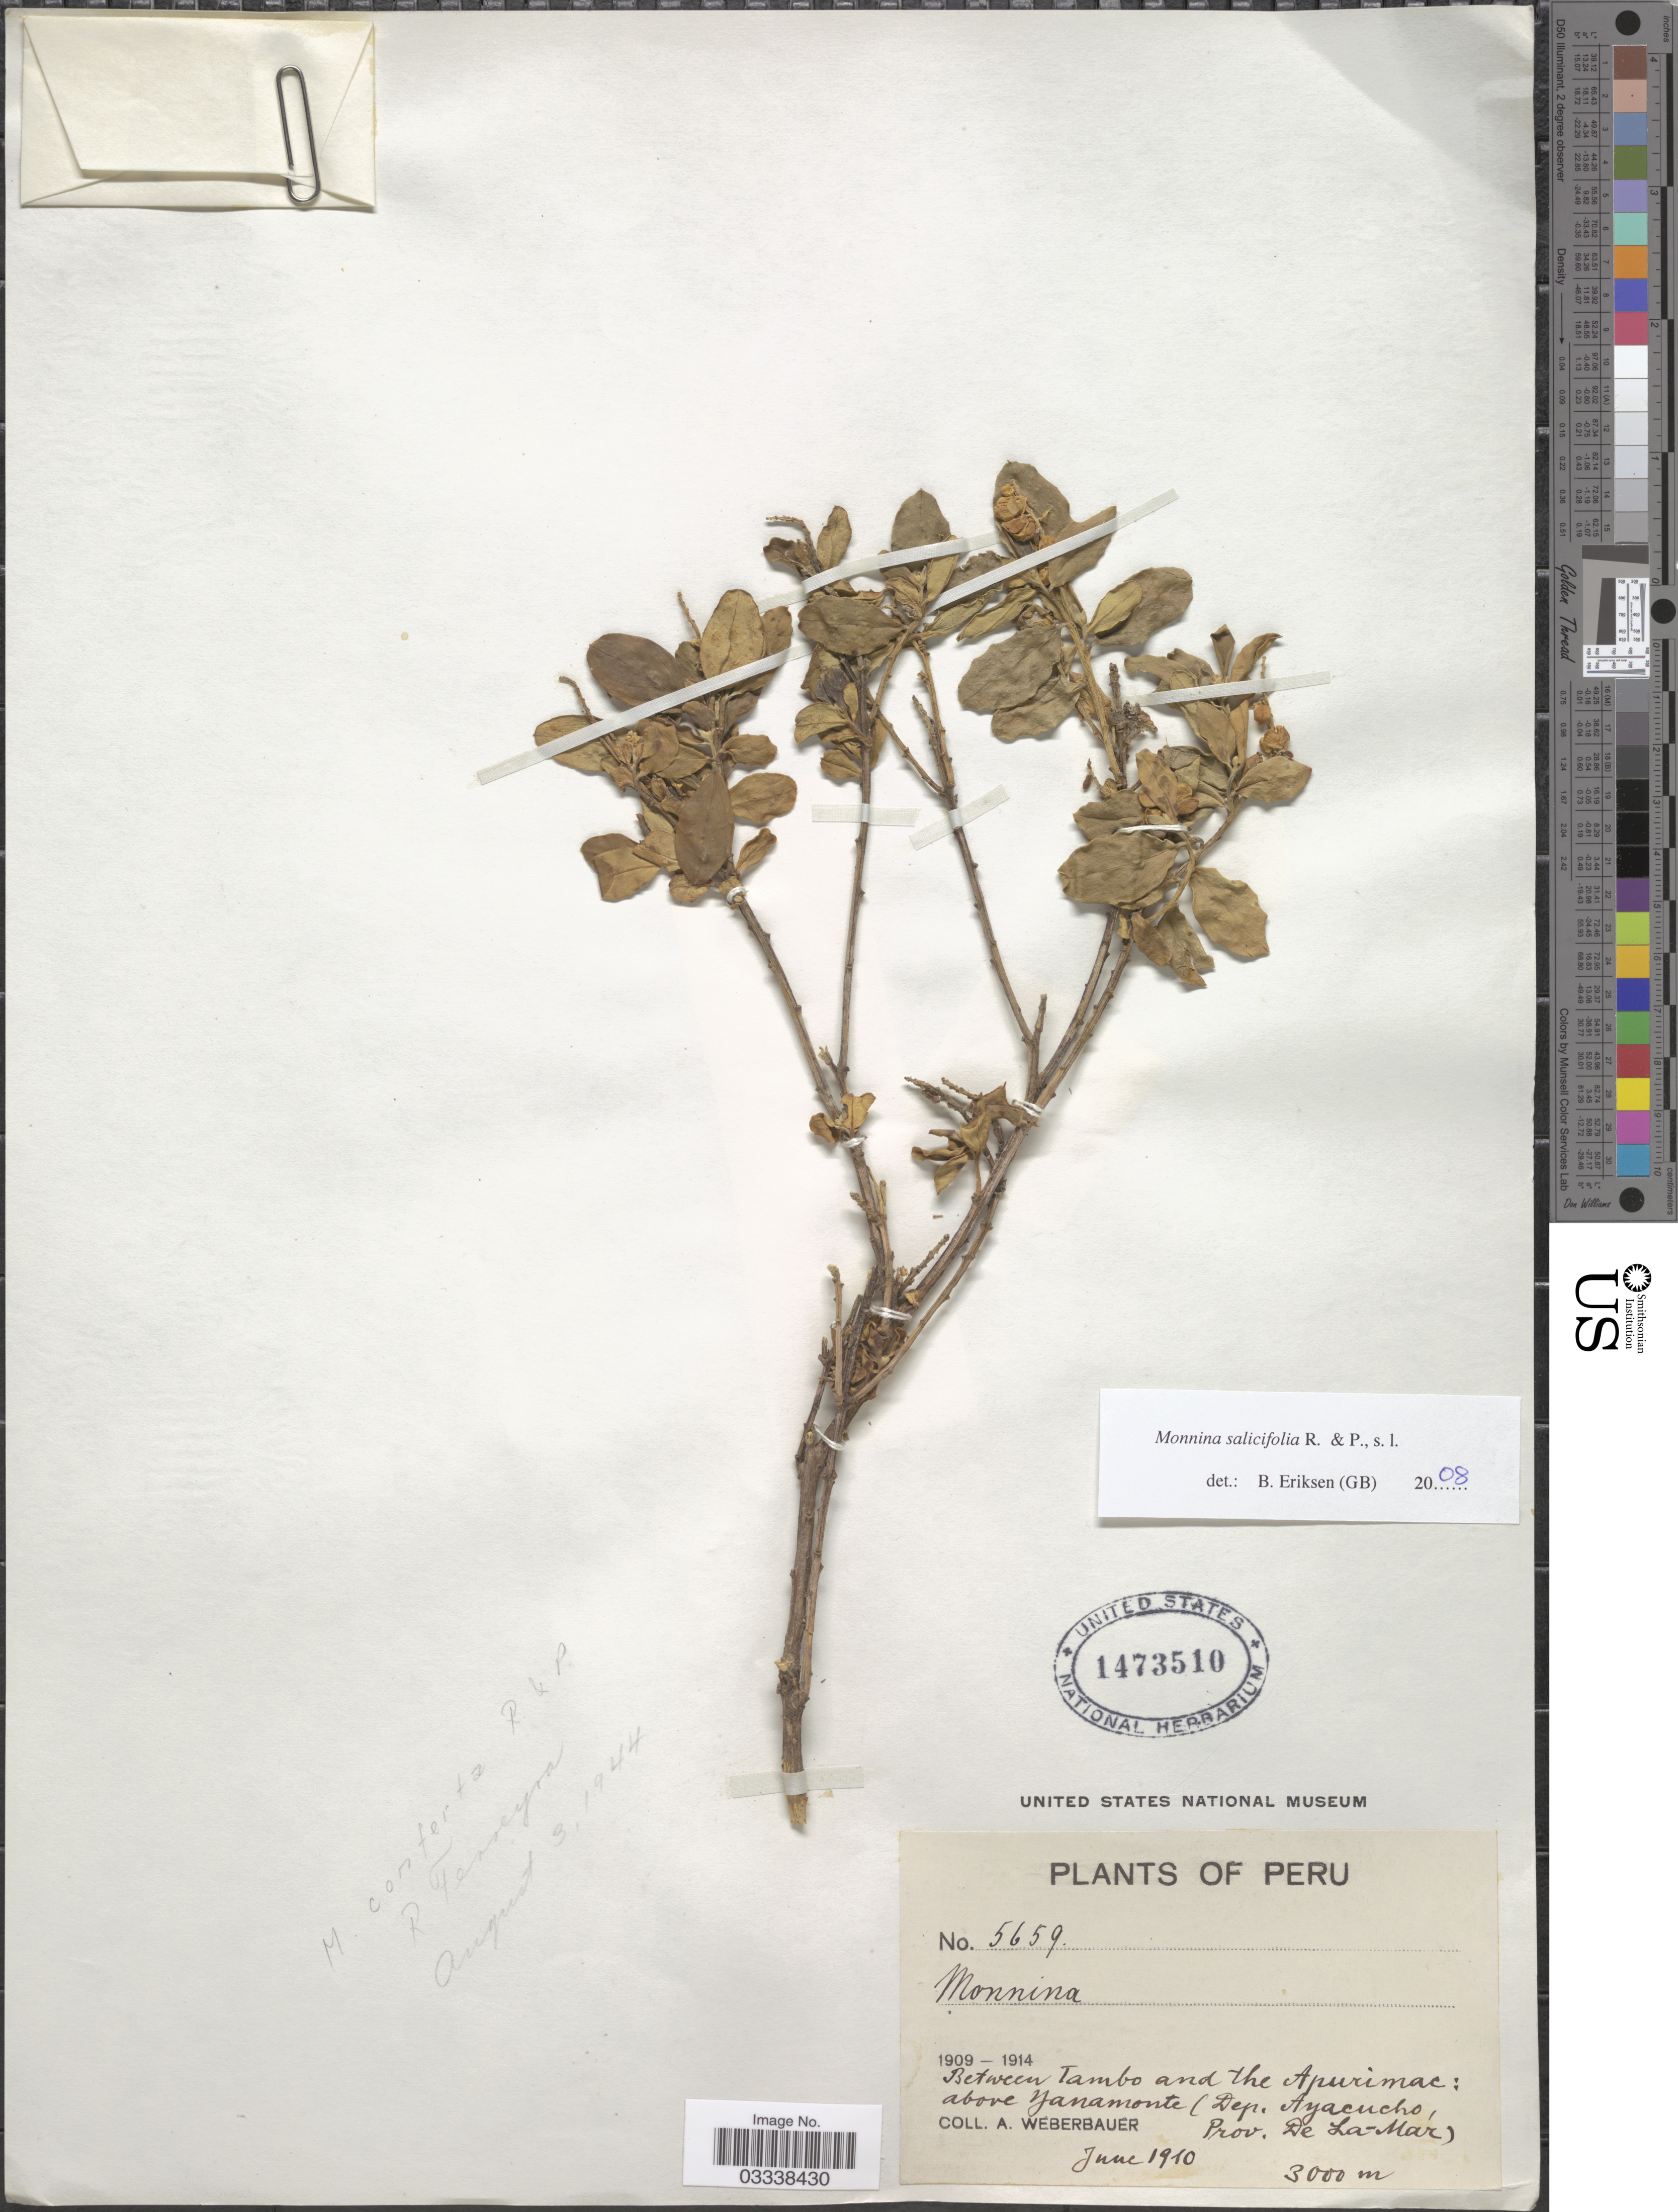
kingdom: Plantae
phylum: Tracheophyta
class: Magnoliopsida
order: Fabales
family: Polygalaceae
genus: Monnina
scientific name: Monnina salicifolia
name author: Ruiz & Pav.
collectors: A. Weberbauer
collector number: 5659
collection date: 1910-06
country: Peru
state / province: Ayacucho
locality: Between Tambo and the Apurimac: above Yanamonte (Dep. Ayacucho, Prov. de La-Mar).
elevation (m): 3000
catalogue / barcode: US 1473510